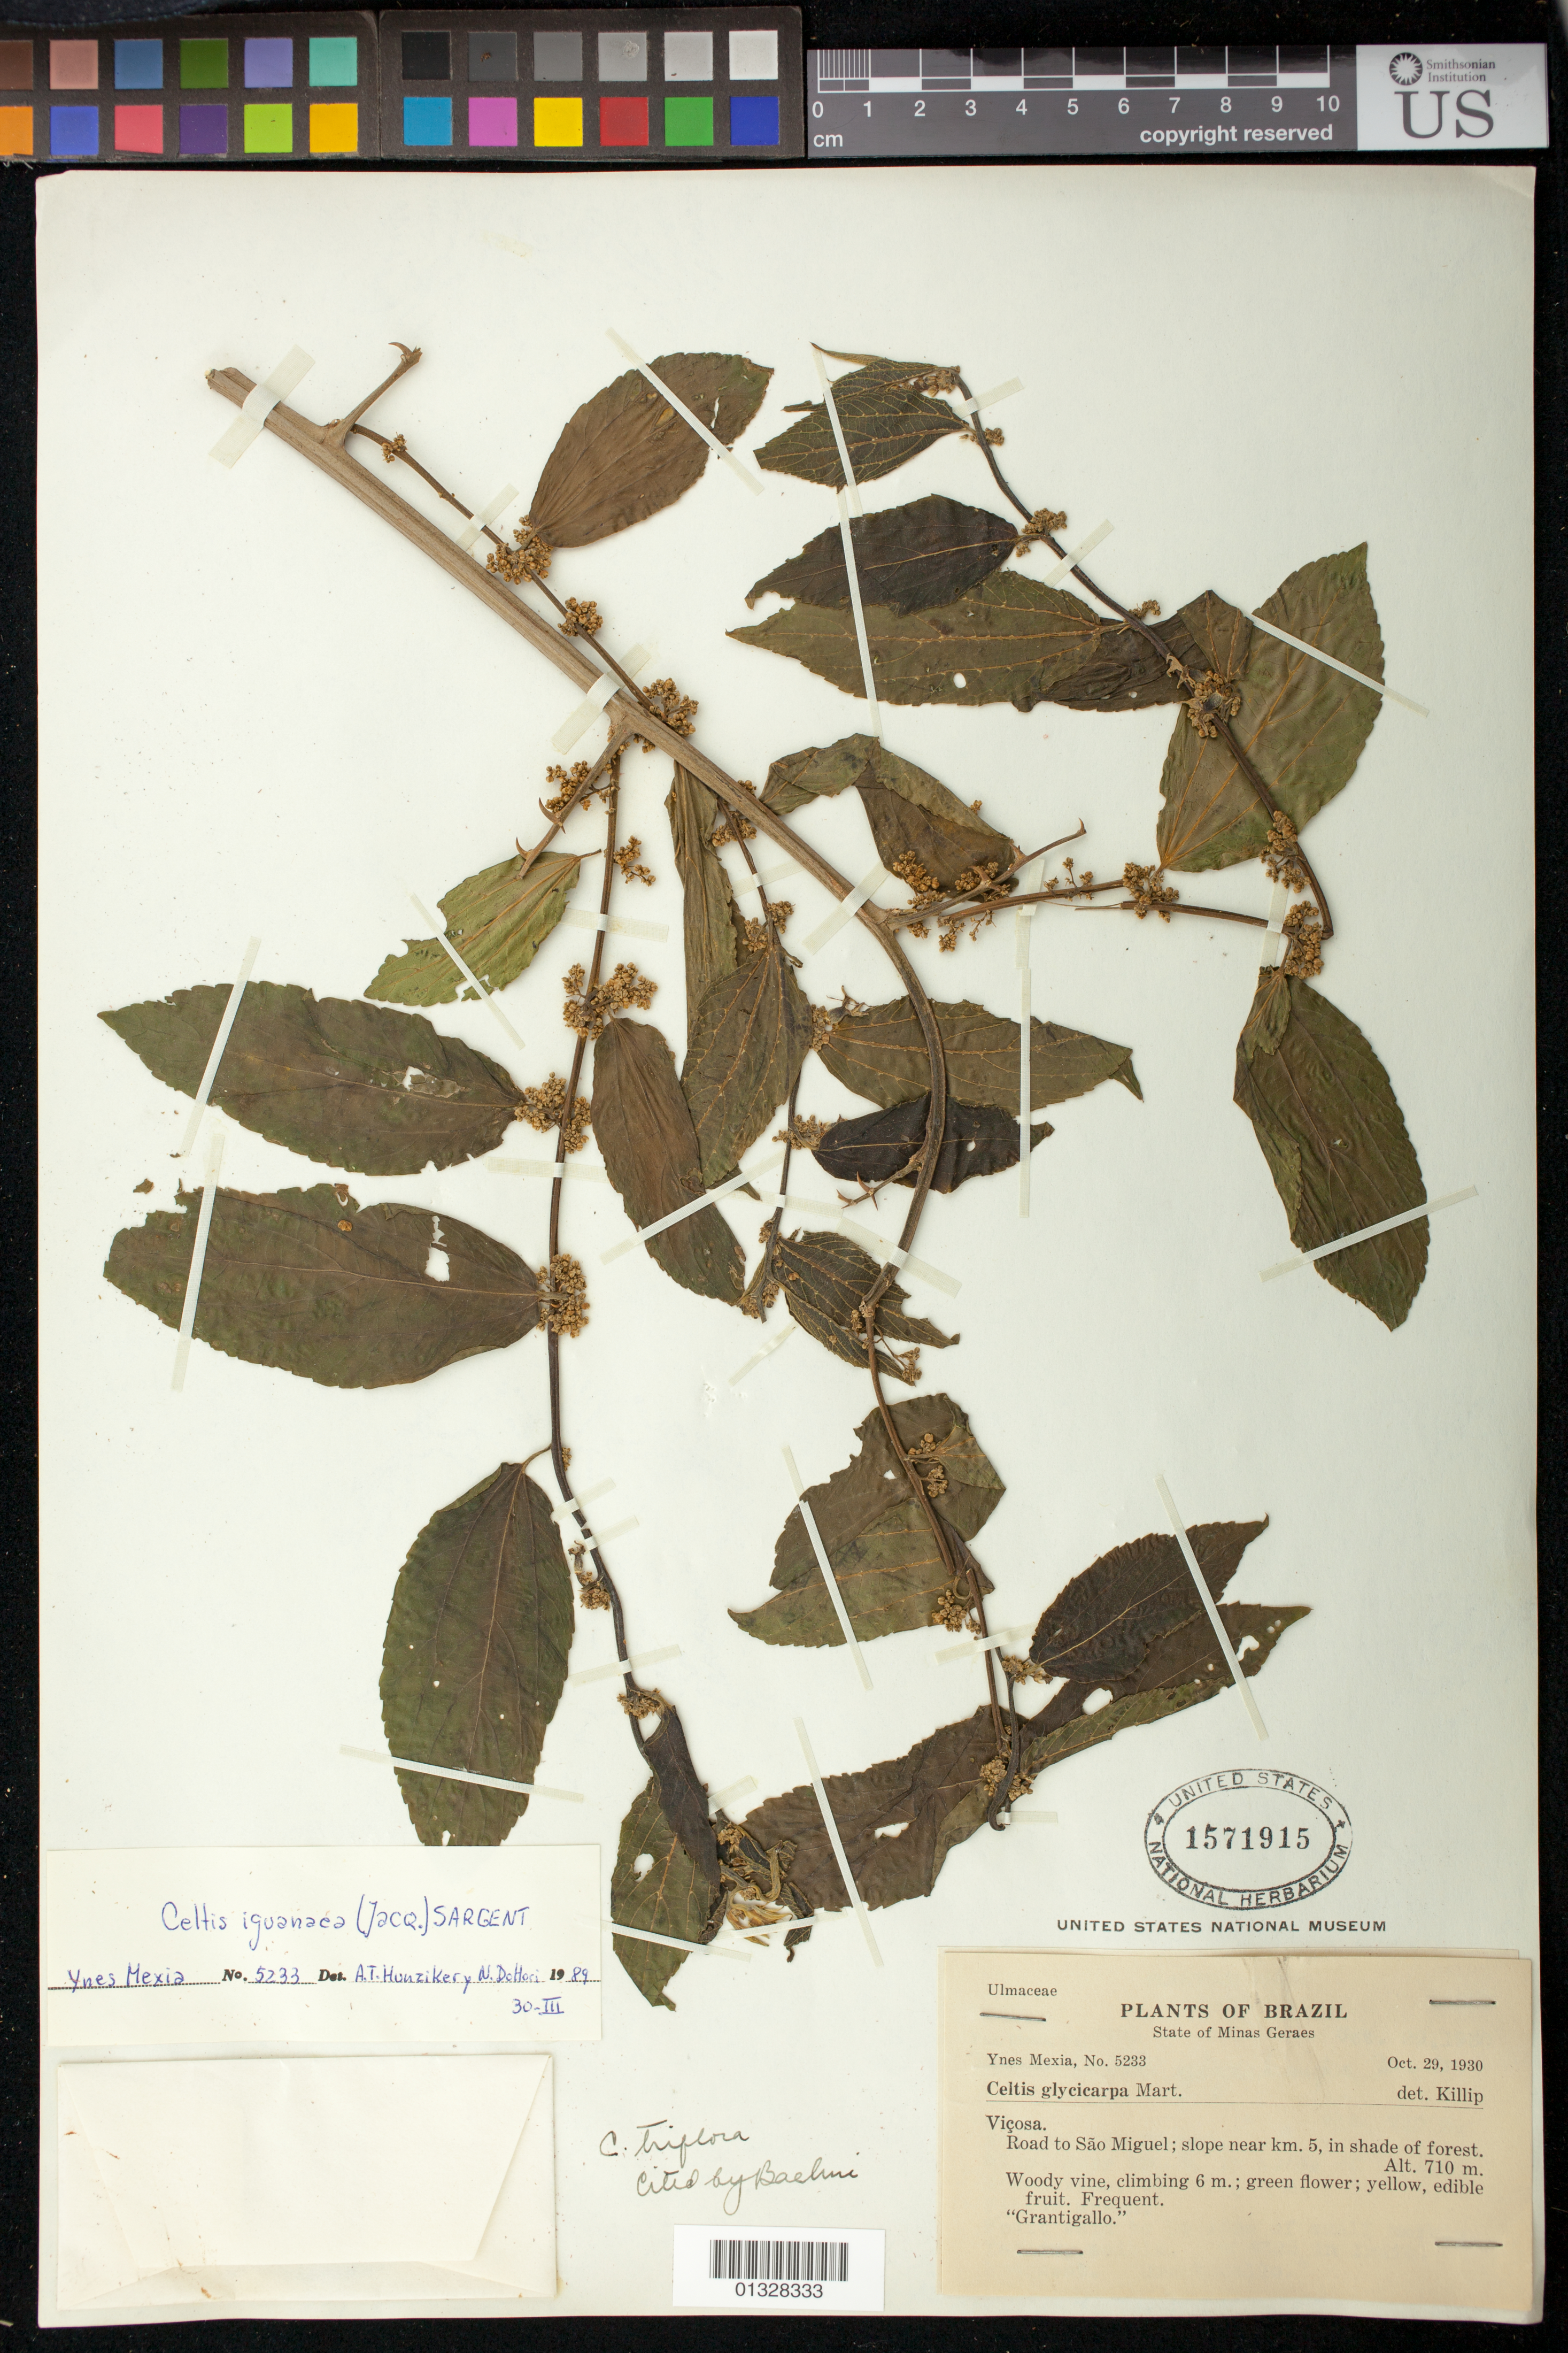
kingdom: Plantae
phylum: Tracheophyta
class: Magnoliopsida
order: Rosales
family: Cannabaceae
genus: Celtis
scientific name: Celtis iguanaea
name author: (Jacq.) Sarg.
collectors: Y. Mexia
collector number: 5233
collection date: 1930-10-29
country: Brazil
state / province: Minas Gerais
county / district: Viçosa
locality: Road to São Miguel, slope near km 5 in shade of forest.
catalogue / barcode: US 1571915